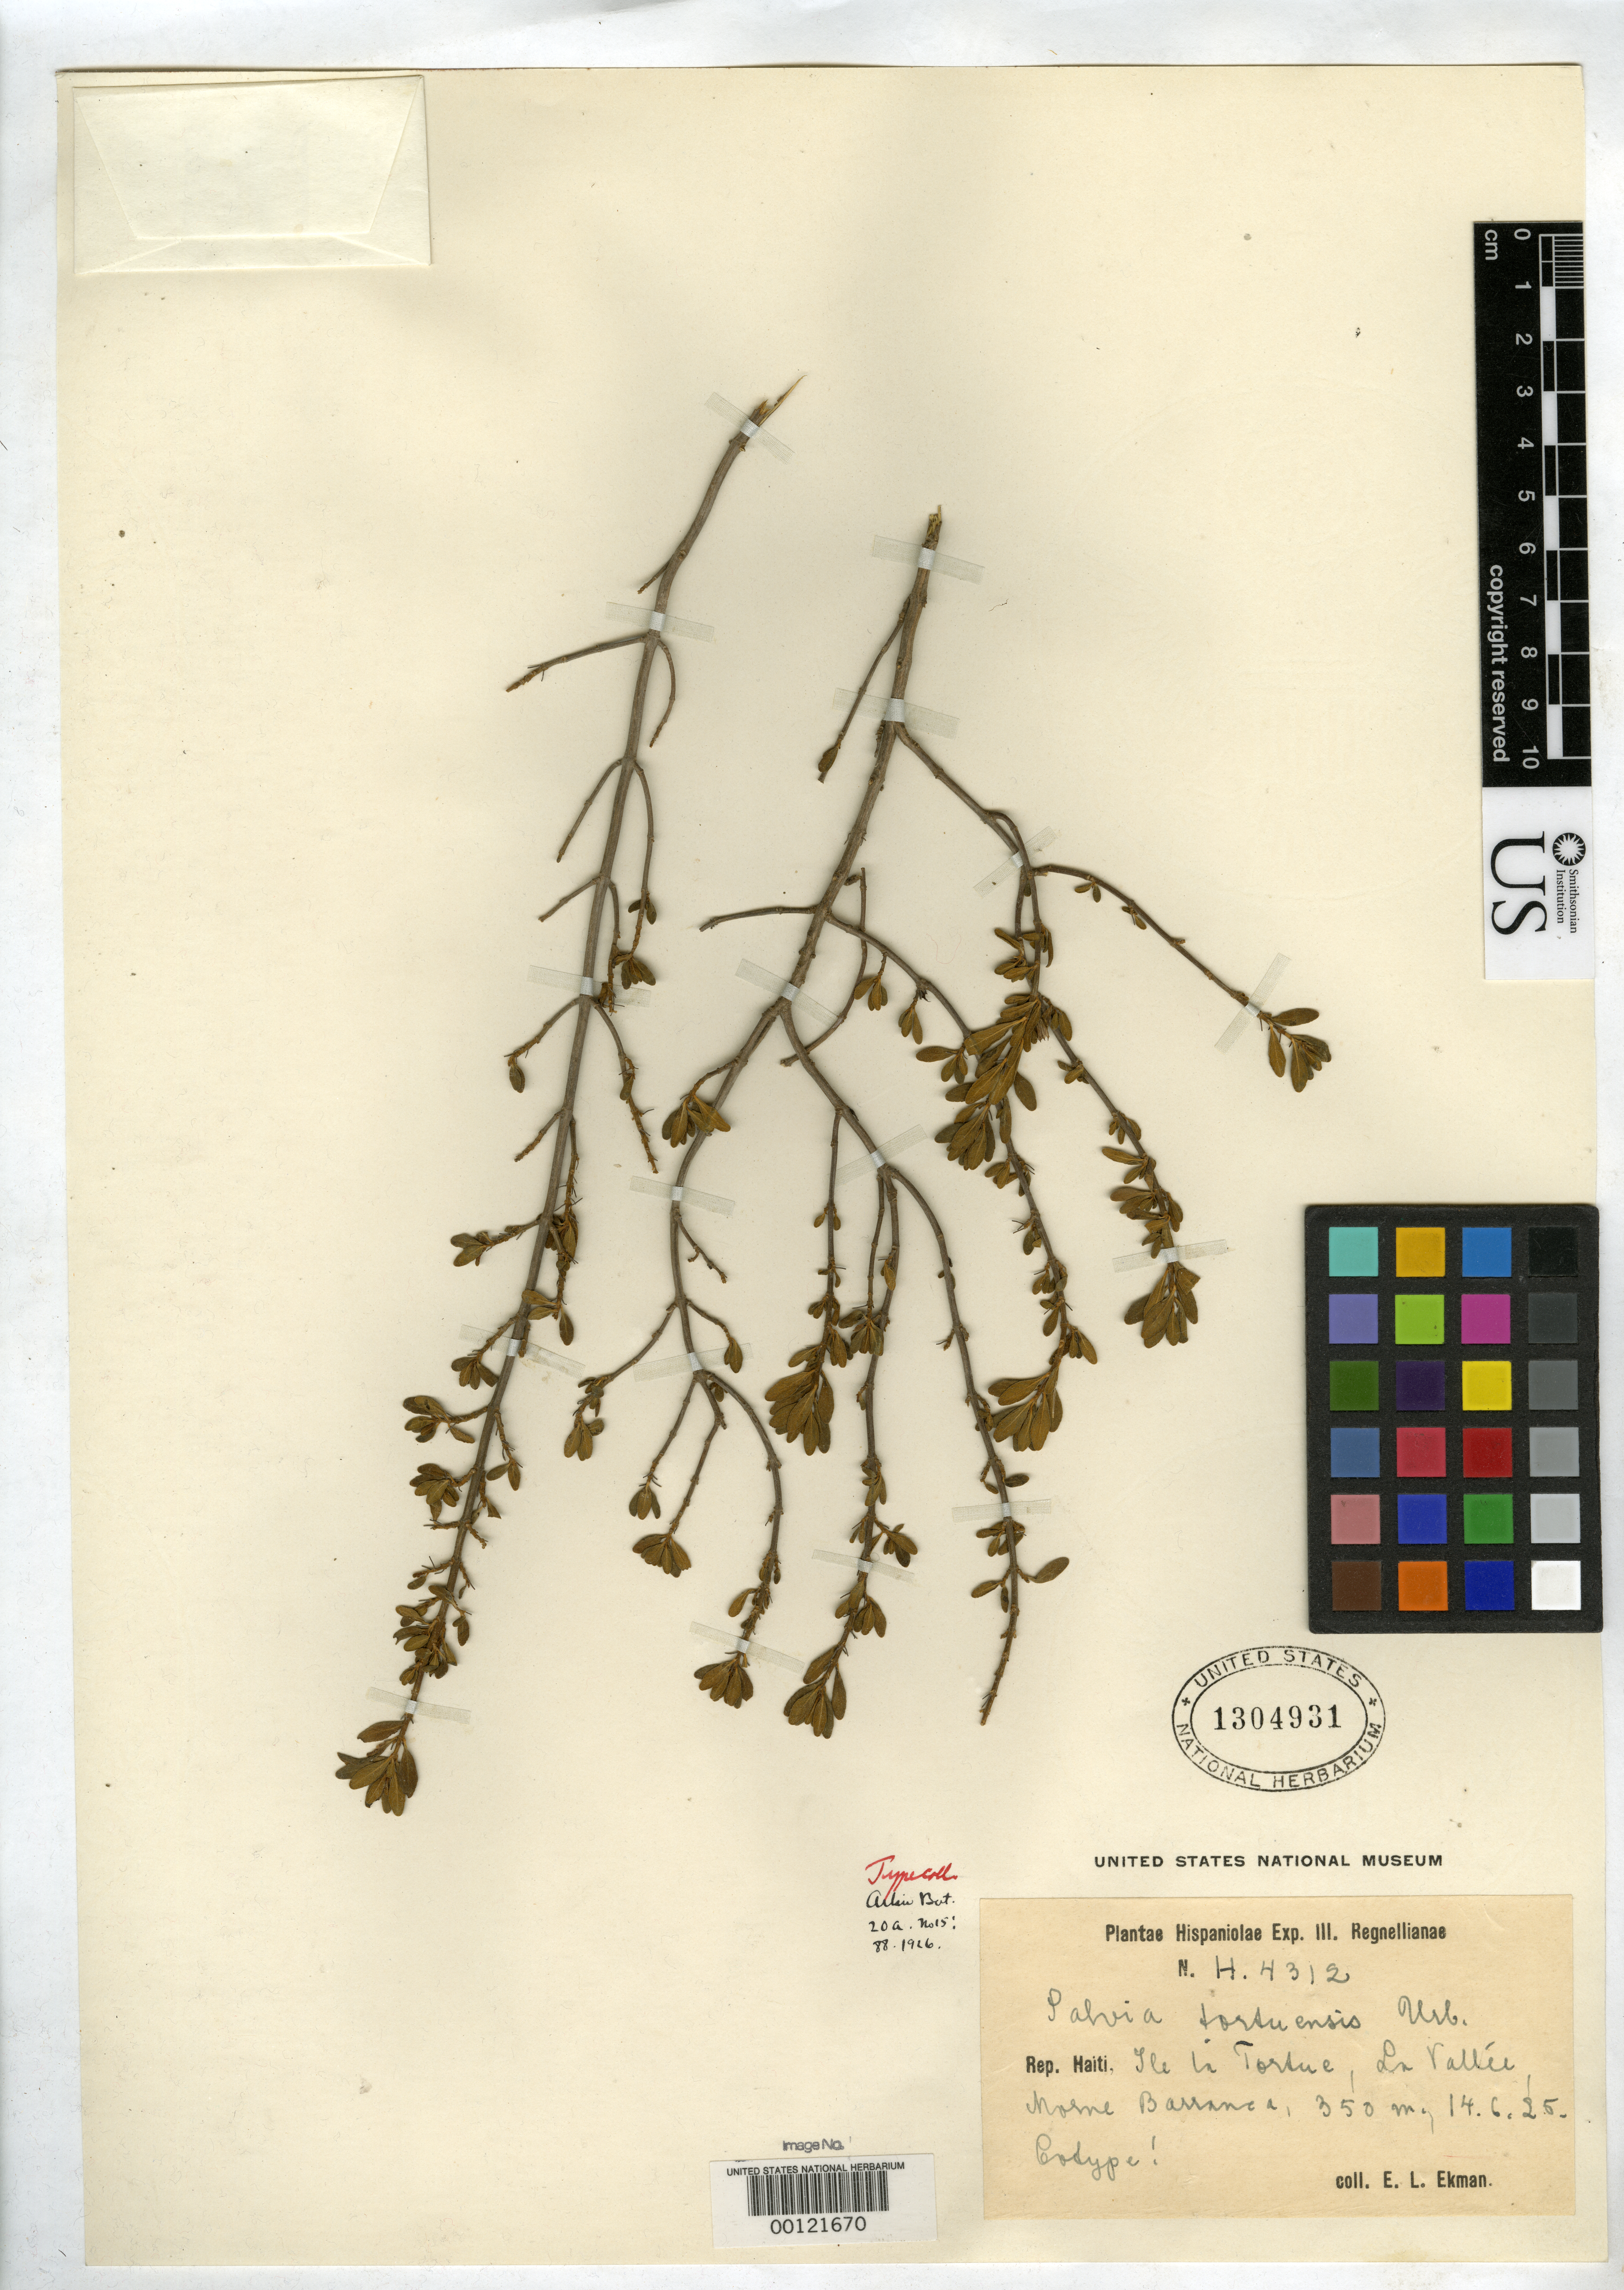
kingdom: Plantae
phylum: Tracheophyta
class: Magnoliopsida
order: Lamiales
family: Lamiaceae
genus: Salvia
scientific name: Salvia tortuensis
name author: Urb.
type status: Isotype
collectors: E. L. Ekman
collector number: H4312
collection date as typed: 14 Jun 1925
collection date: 1925-06-14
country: Haiti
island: Tortue Island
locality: Ile La Tortue, in Morne Barranca.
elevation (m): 350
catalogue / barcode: US 1304931